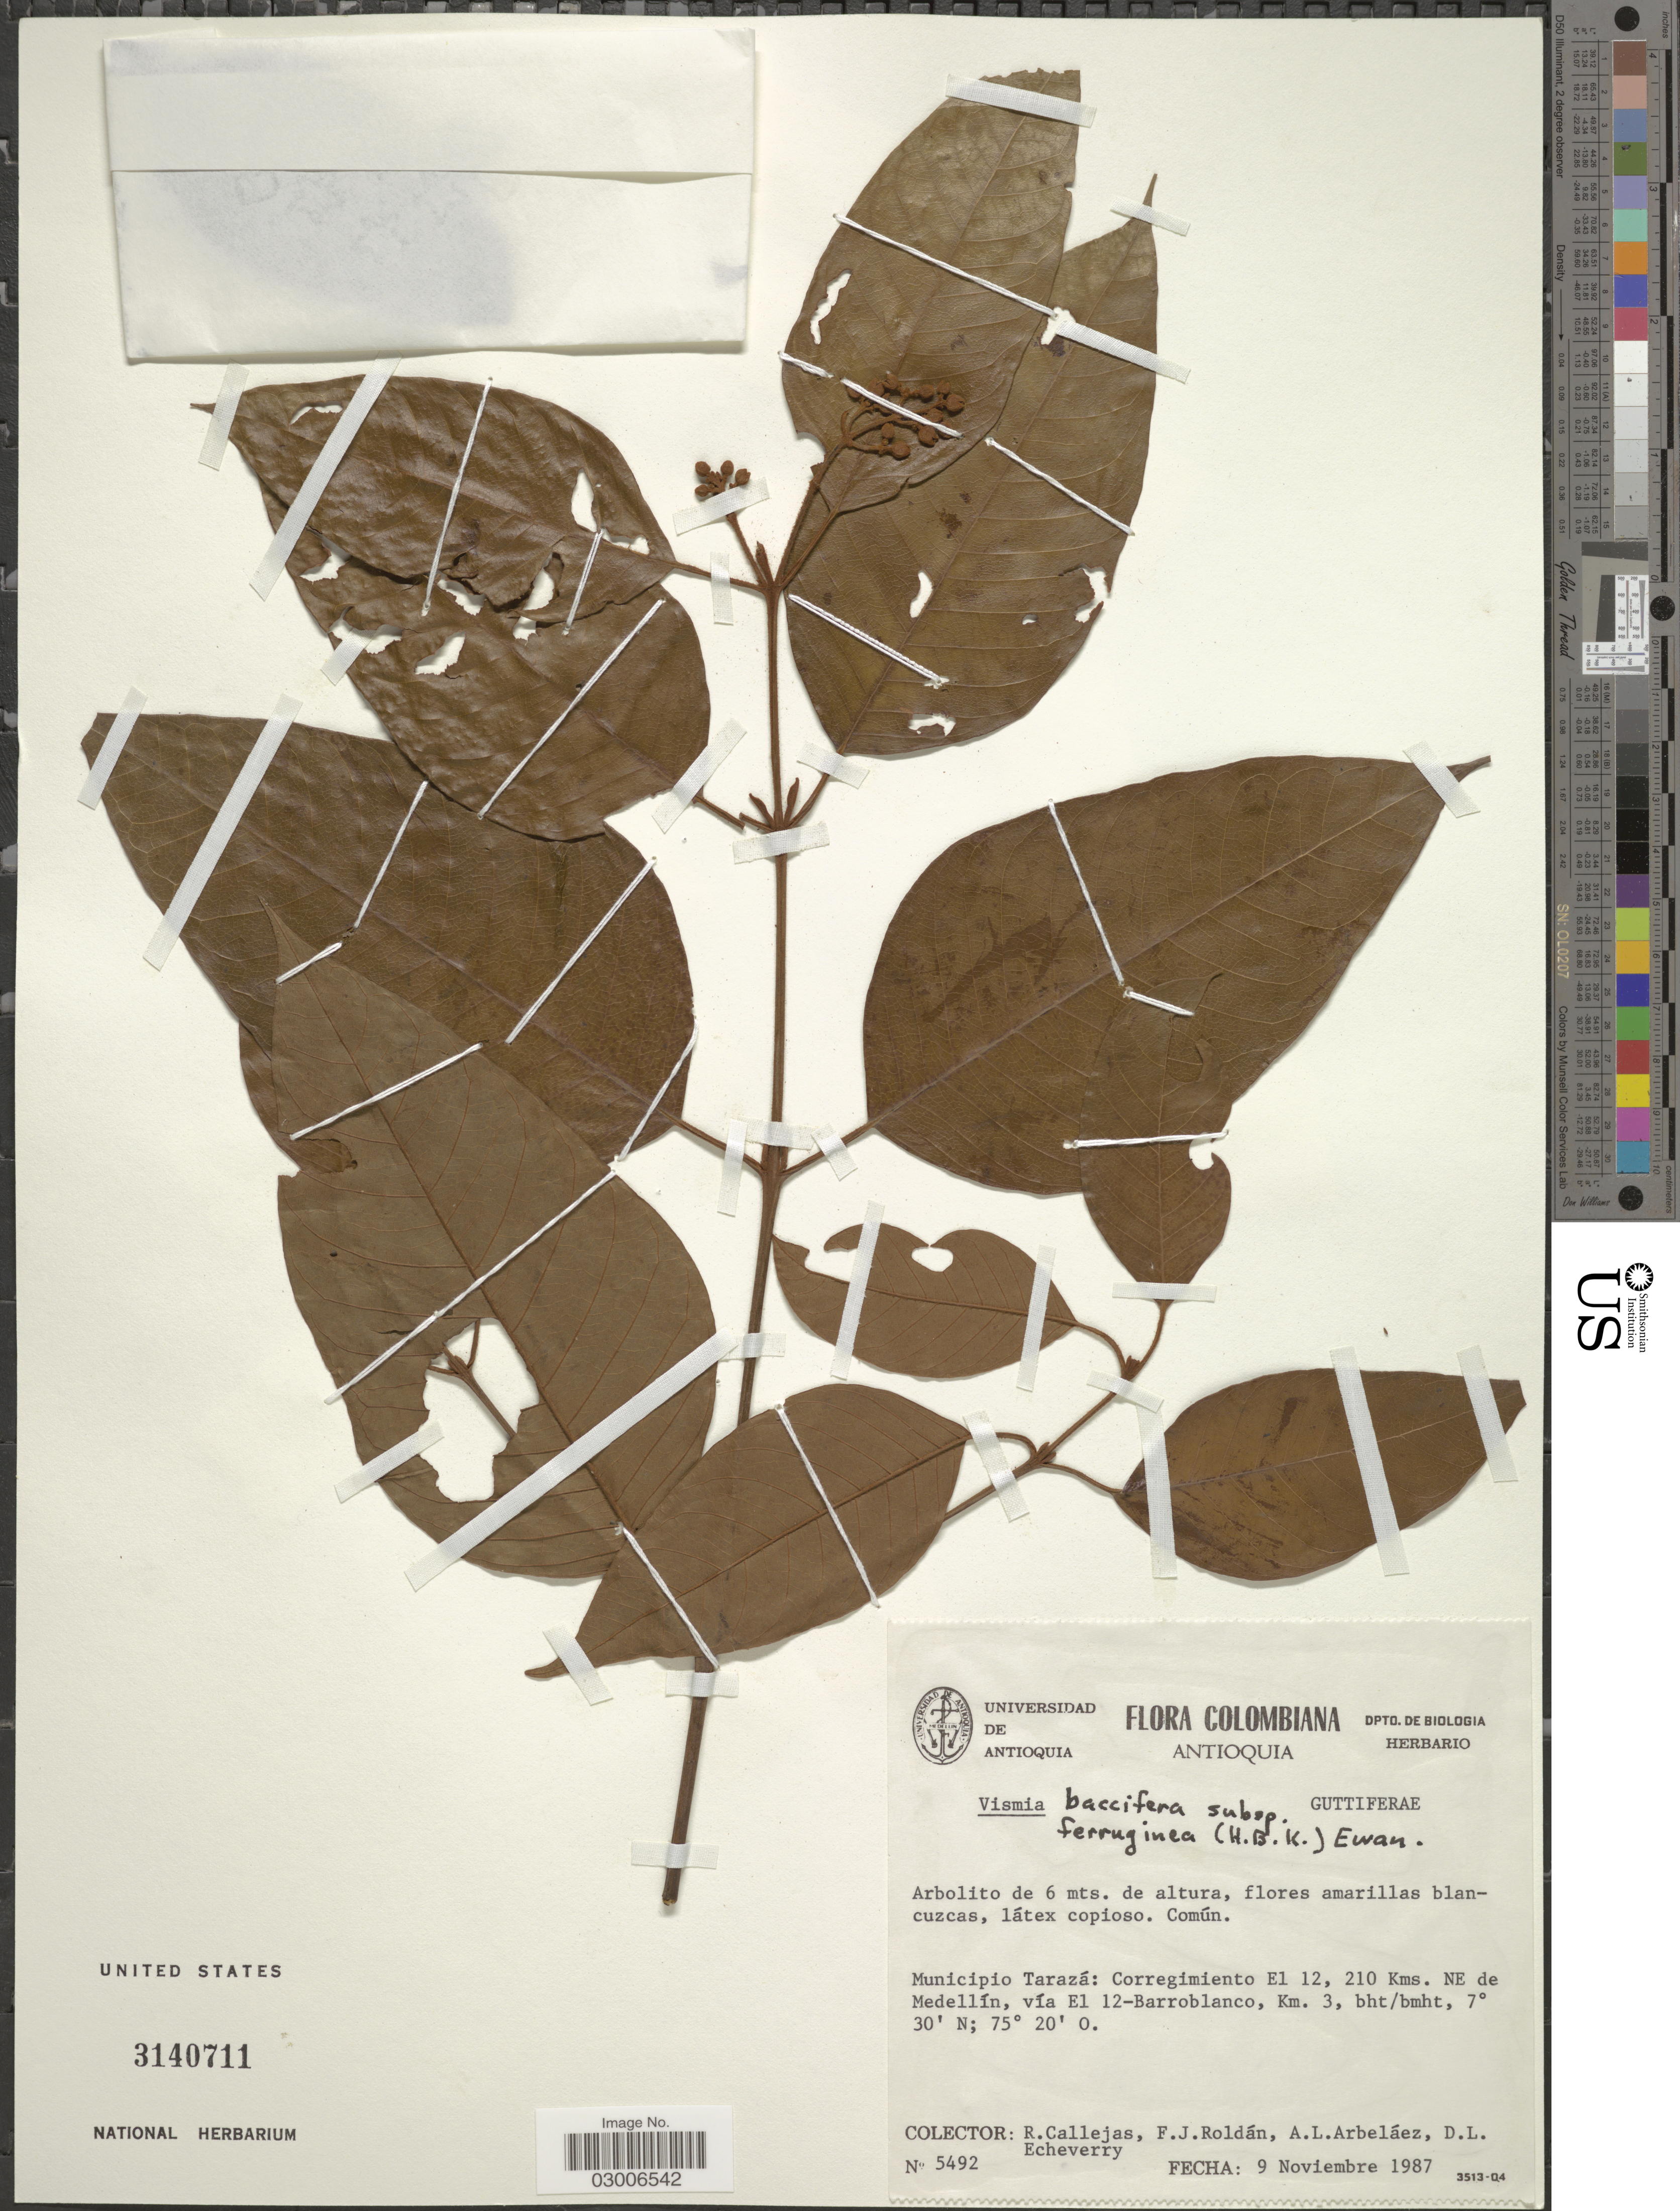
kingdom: Plantae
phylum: Tracheophyta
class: Magnoliopsida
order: Malpighiales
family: Hypericaceae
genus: Vismia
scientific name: Vismia baccifera subsp. ferruginea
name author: (Kunth) Ewan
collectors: R. Callejas, F. J. Roldán, A. Arbeláez Alvarez & D. Echeverry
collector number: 5492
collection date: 1987-11-09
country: Colombia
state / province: Antioquia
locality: Municipio Tarazá: Corregimiento El 12, 210 Kms. NE de Medellín vía El 12-Barroblanco, Km. 3, bht/bmht.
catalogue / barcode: US 3140711